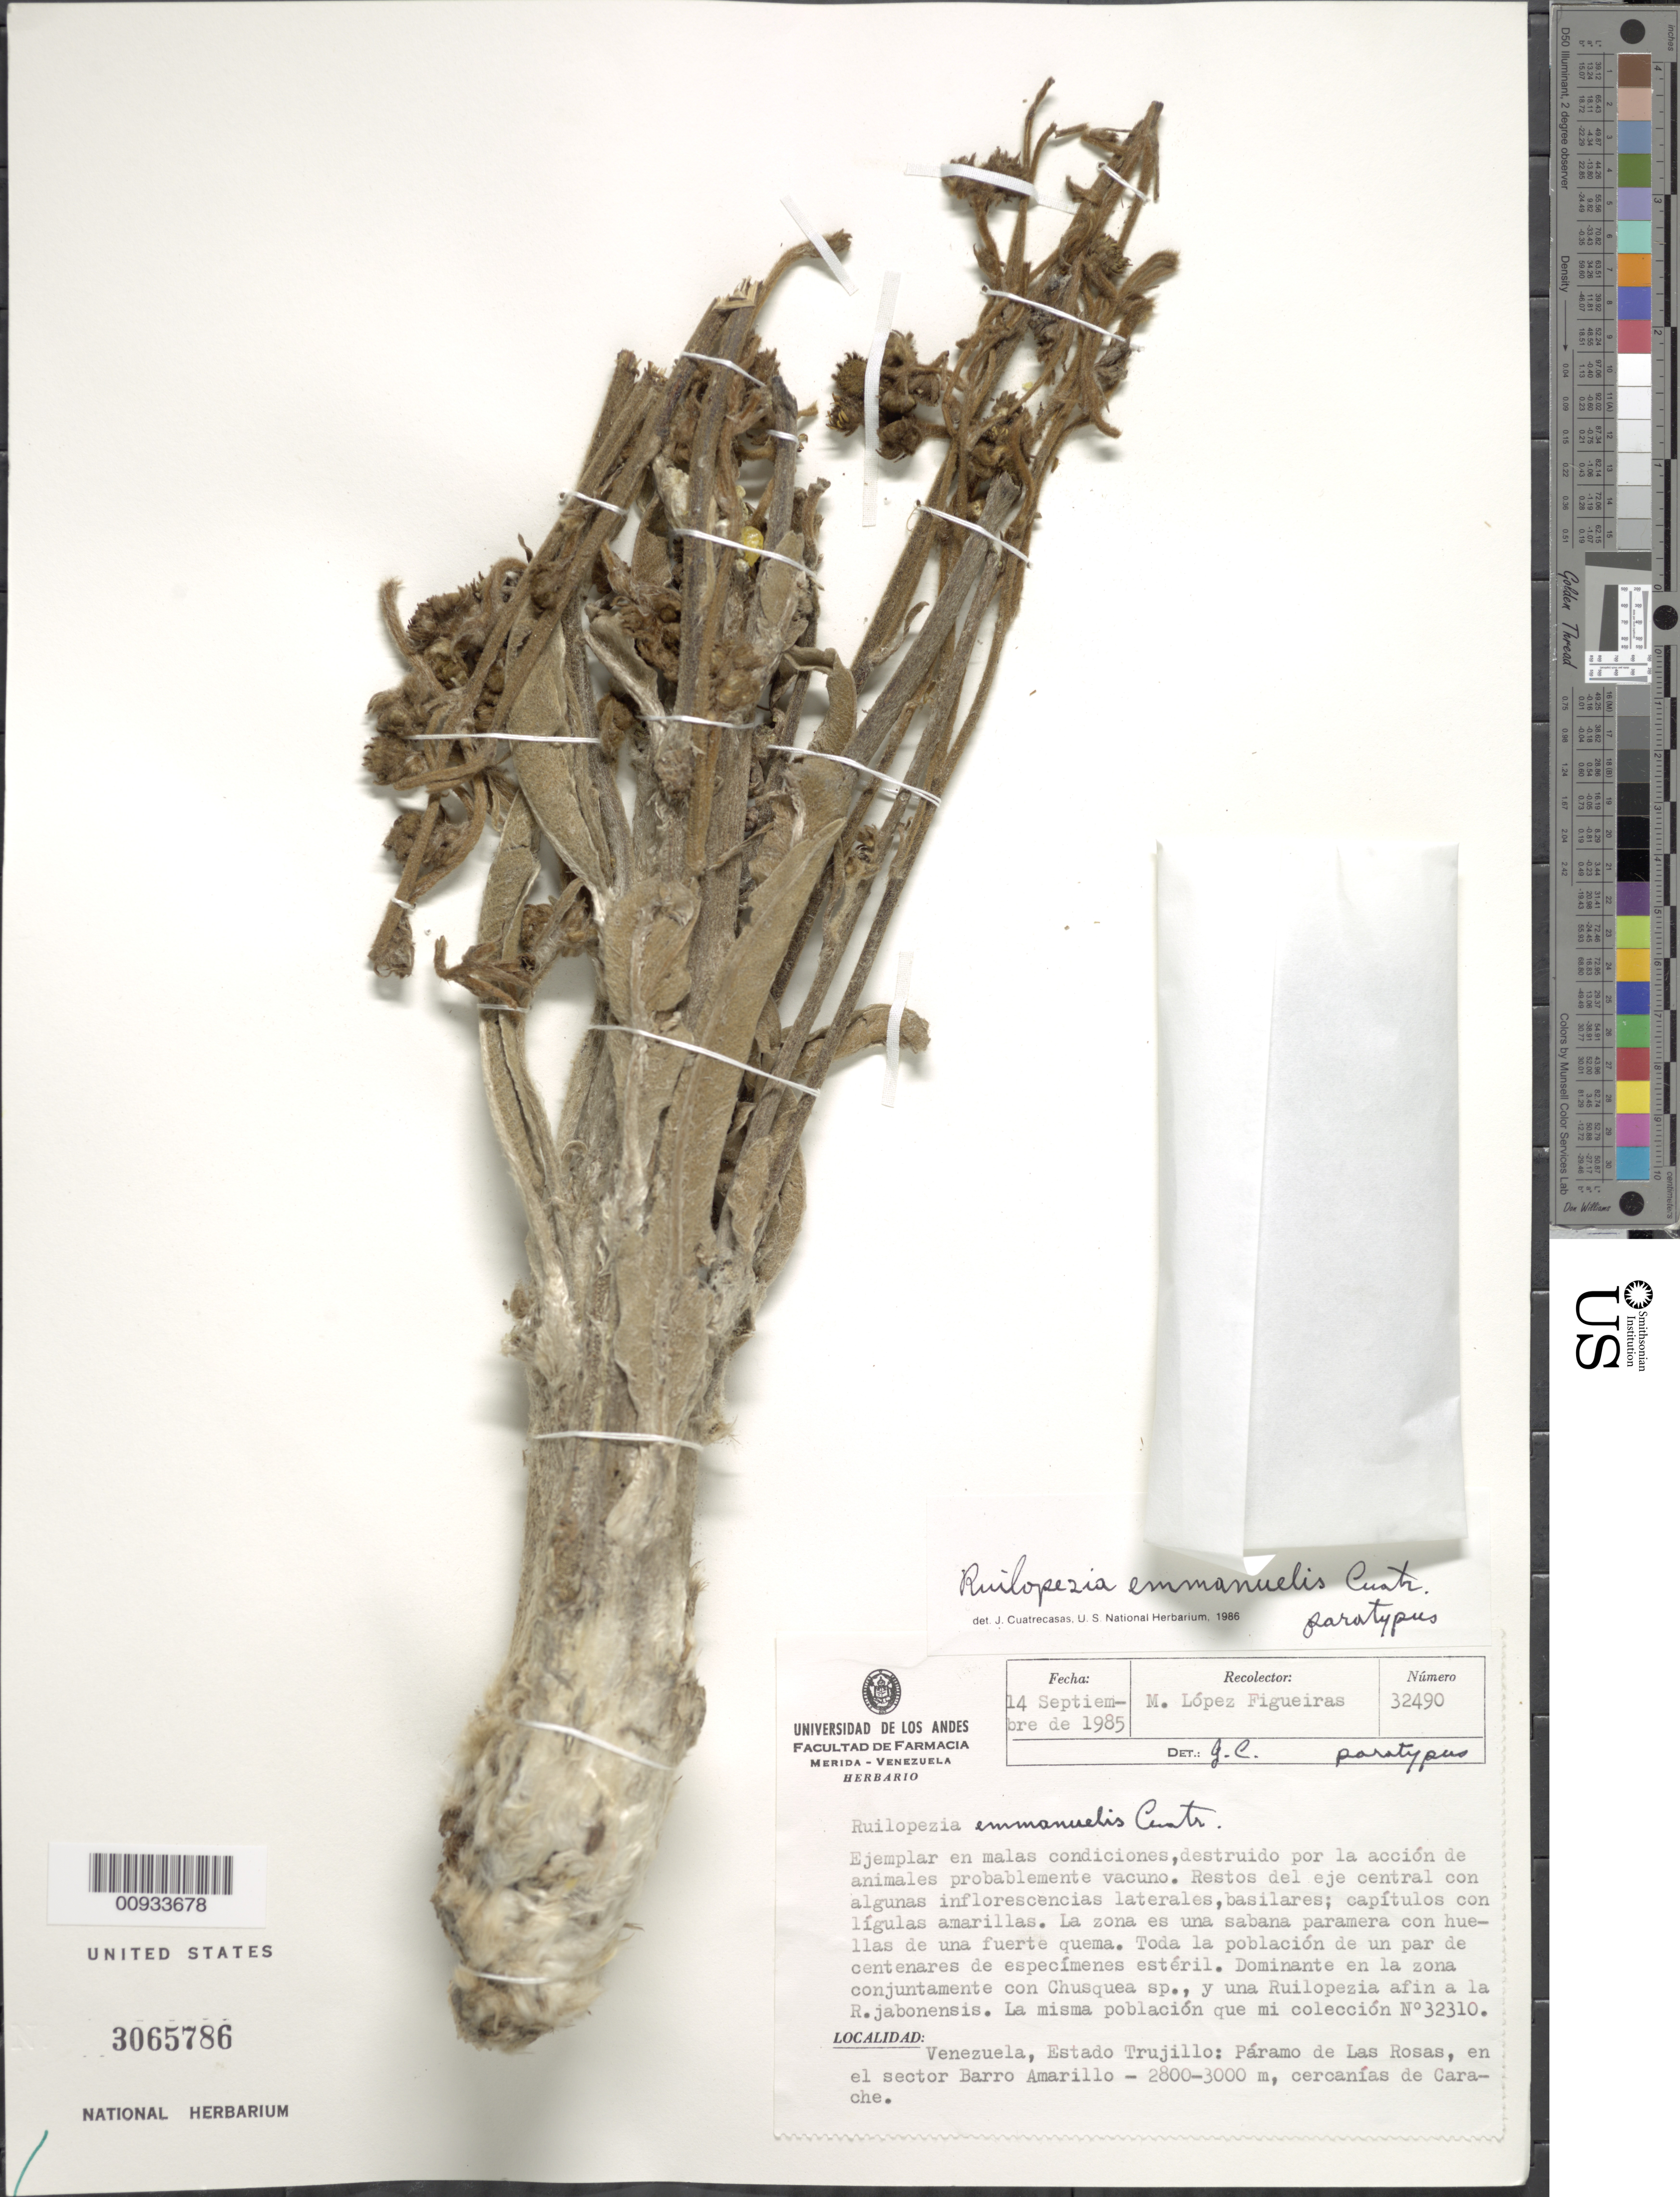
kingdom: Plantae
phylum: Tracheophyta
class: Magnoliopsida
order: Asterales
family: Asteraceae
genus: Ruilopezia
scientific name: Ruilopezia emmanuelis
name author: Cuatrec.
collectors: M. López Figueiras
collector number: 32490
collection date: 1985-09-14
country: Venezuela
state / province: Trujillo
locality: Páramo de Las Rosas. Páramo de Las Rosas, en el sector Barro Amarillo, cercanías de carache.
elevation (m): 2800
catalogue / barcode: US 3065786